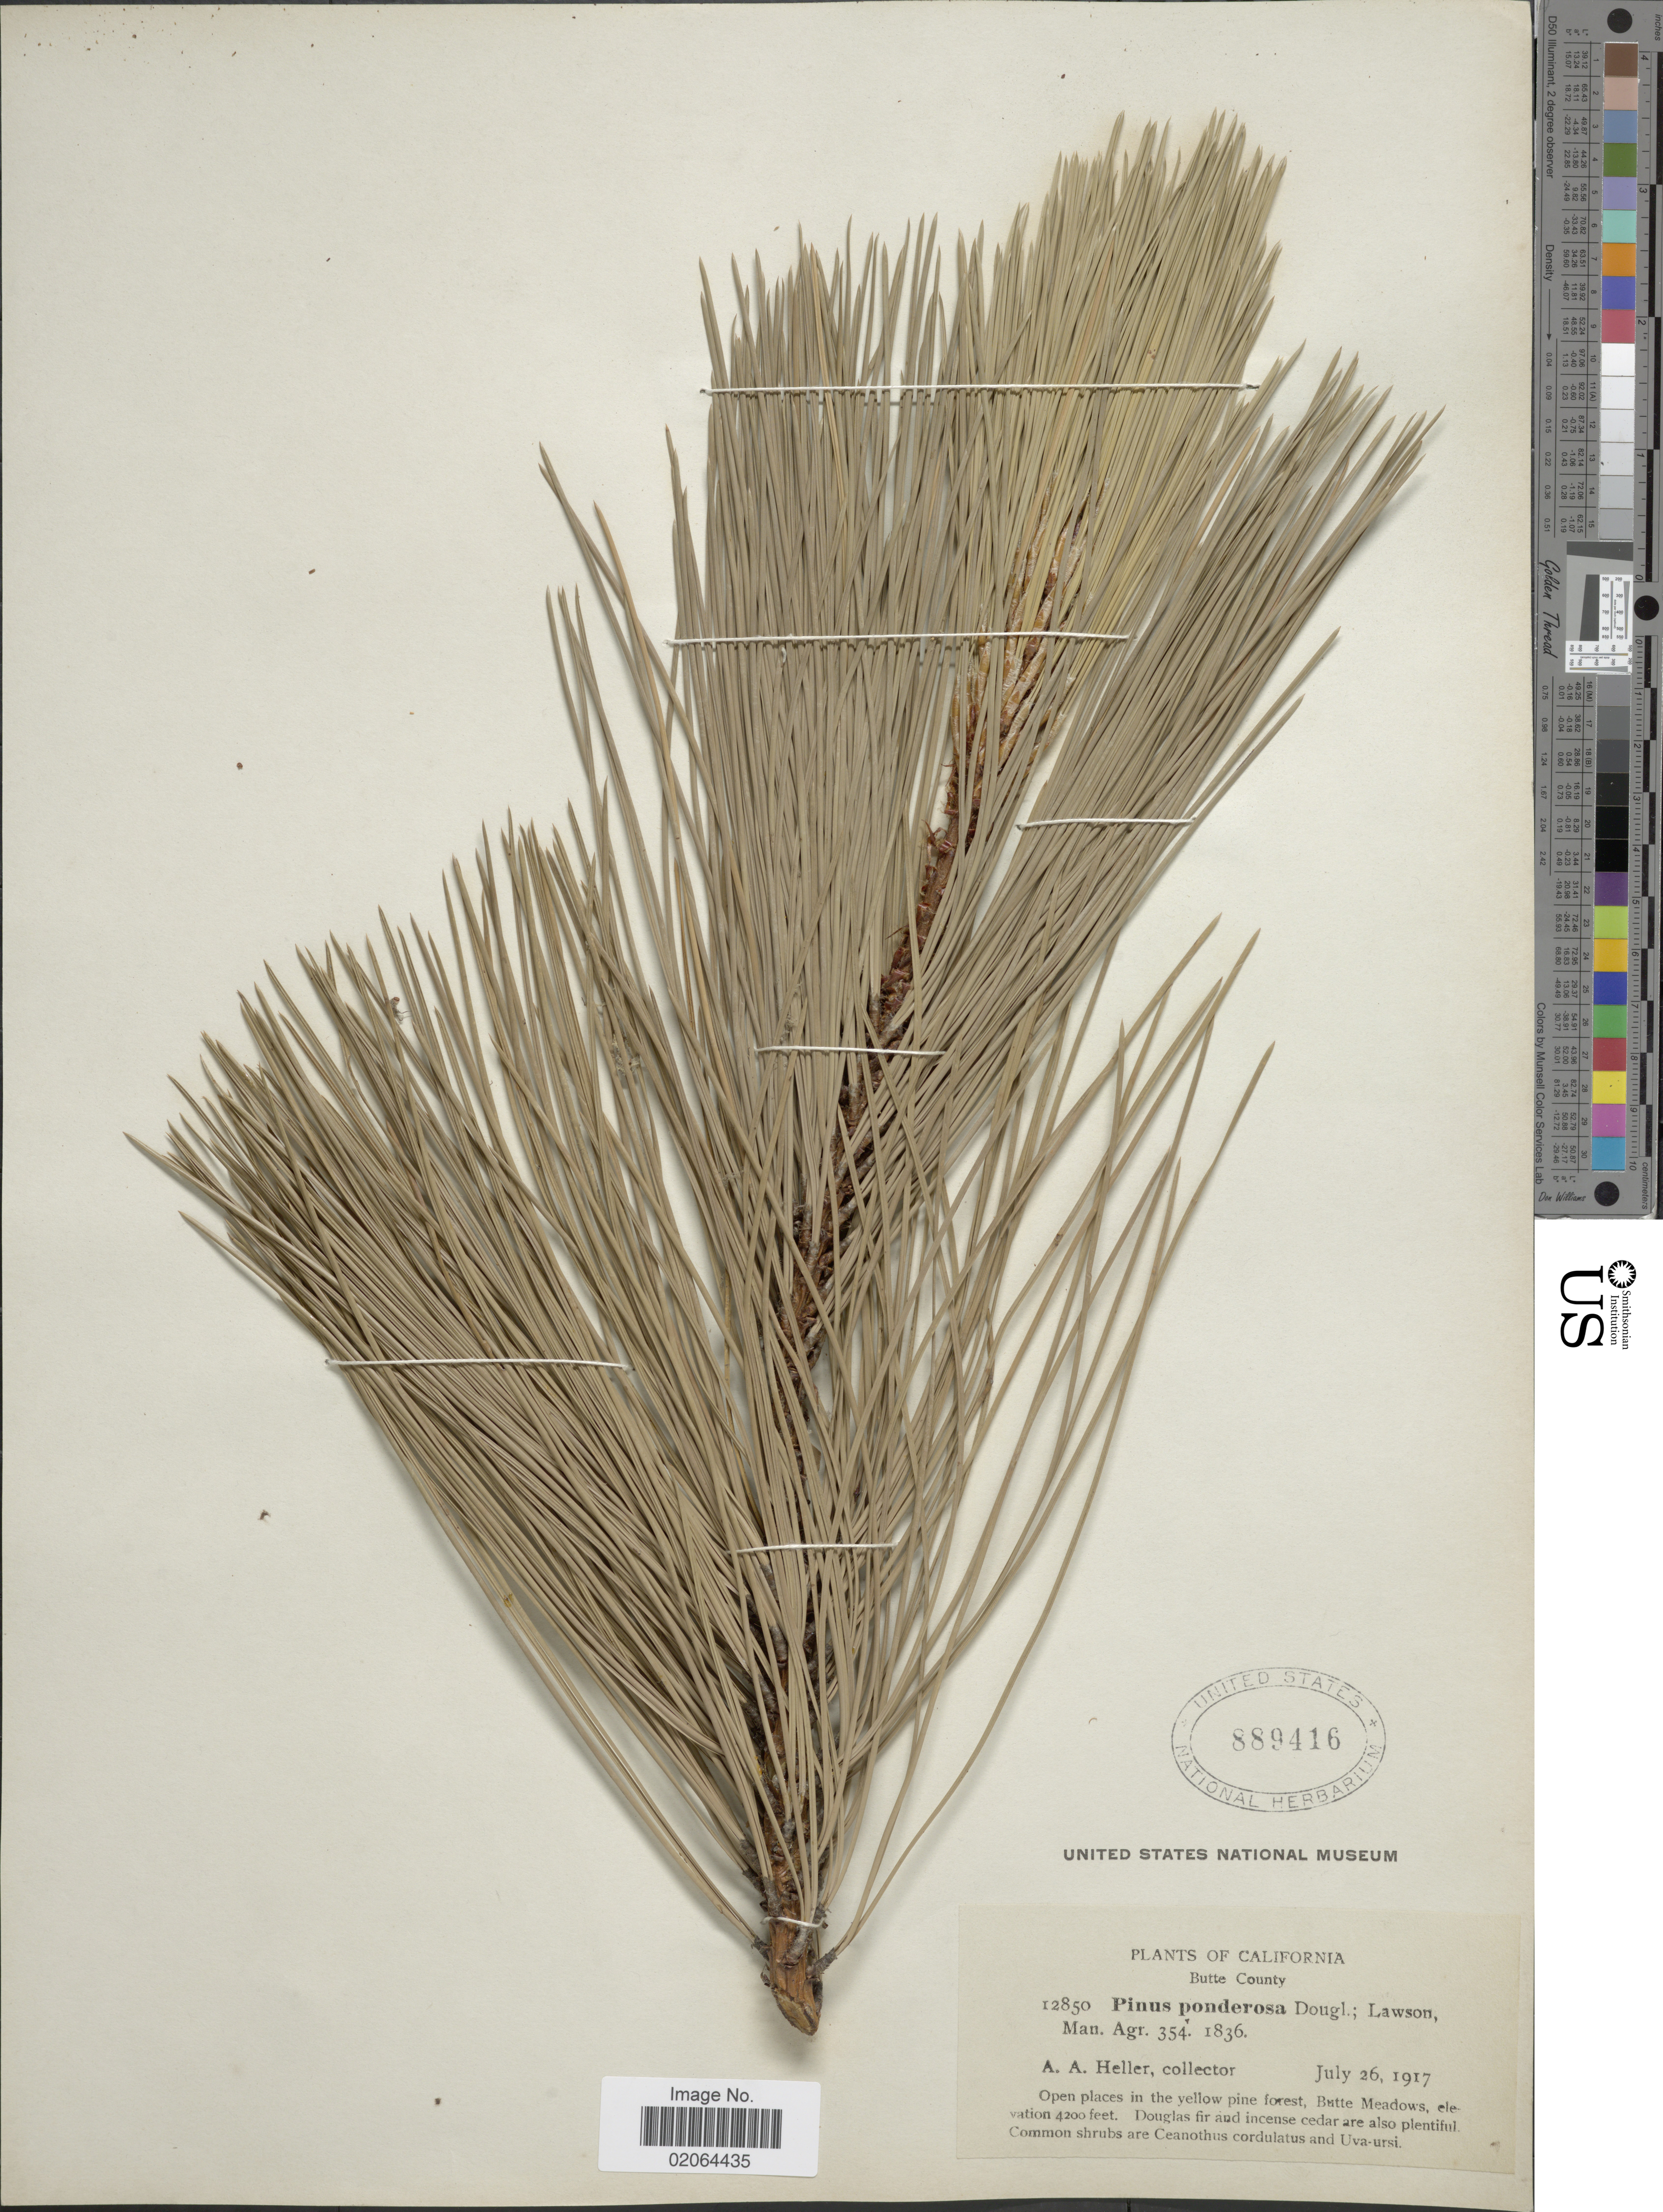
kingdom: Plantae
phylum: Tracheophyta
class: Pinopsida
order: Pinales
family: Pinaceae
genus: Pinus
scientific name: Pinus ponderosa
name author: Douglas ex C. Lawson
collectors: A. A. Heller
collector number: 12850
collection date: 1917-07-26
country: United States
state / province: California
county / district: Butte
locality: California. Butte county. Open places in the yellow pine forest, Butte Meadows.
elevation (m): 1280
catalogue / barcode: US 889416